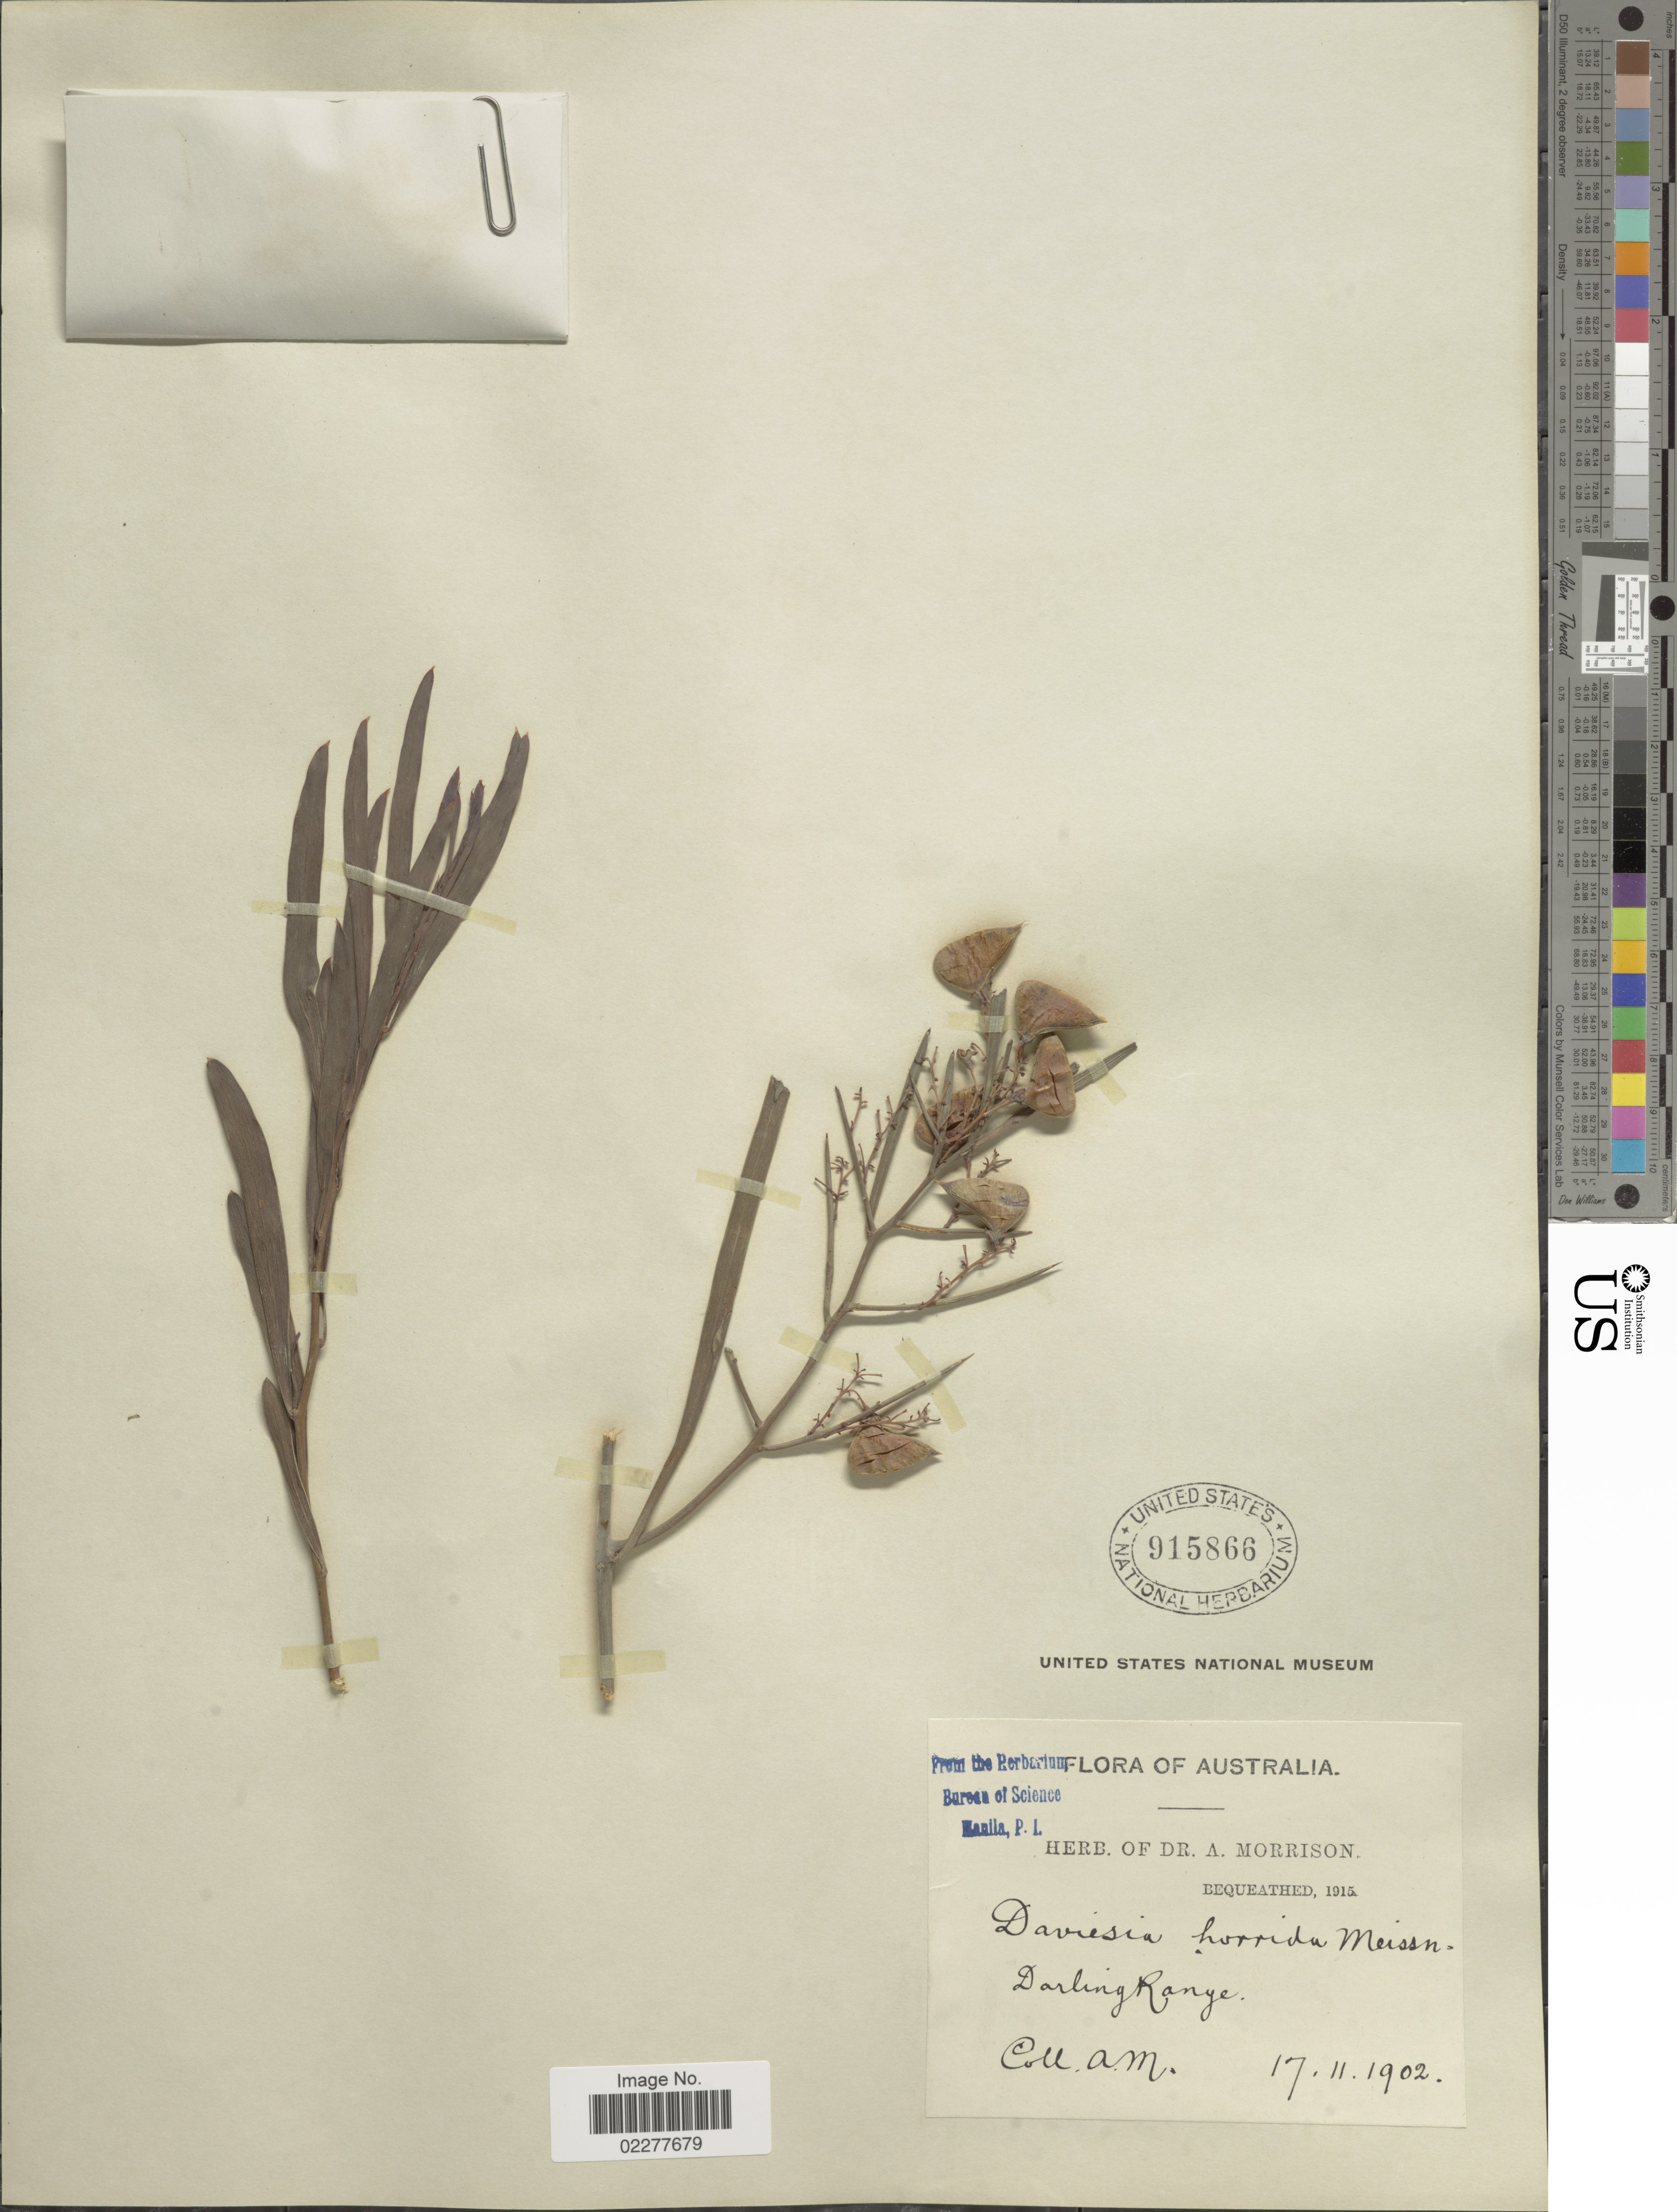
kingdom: Plantae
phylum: Tracheophyta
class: Magnoliopsida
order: Fabales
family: Fabaceae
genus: Daviesia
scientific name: Daviesia horrida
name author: Meisn.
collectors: A. Morrison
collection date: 1902-11-17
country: Australia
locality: Darling Range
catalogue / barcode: US 915866